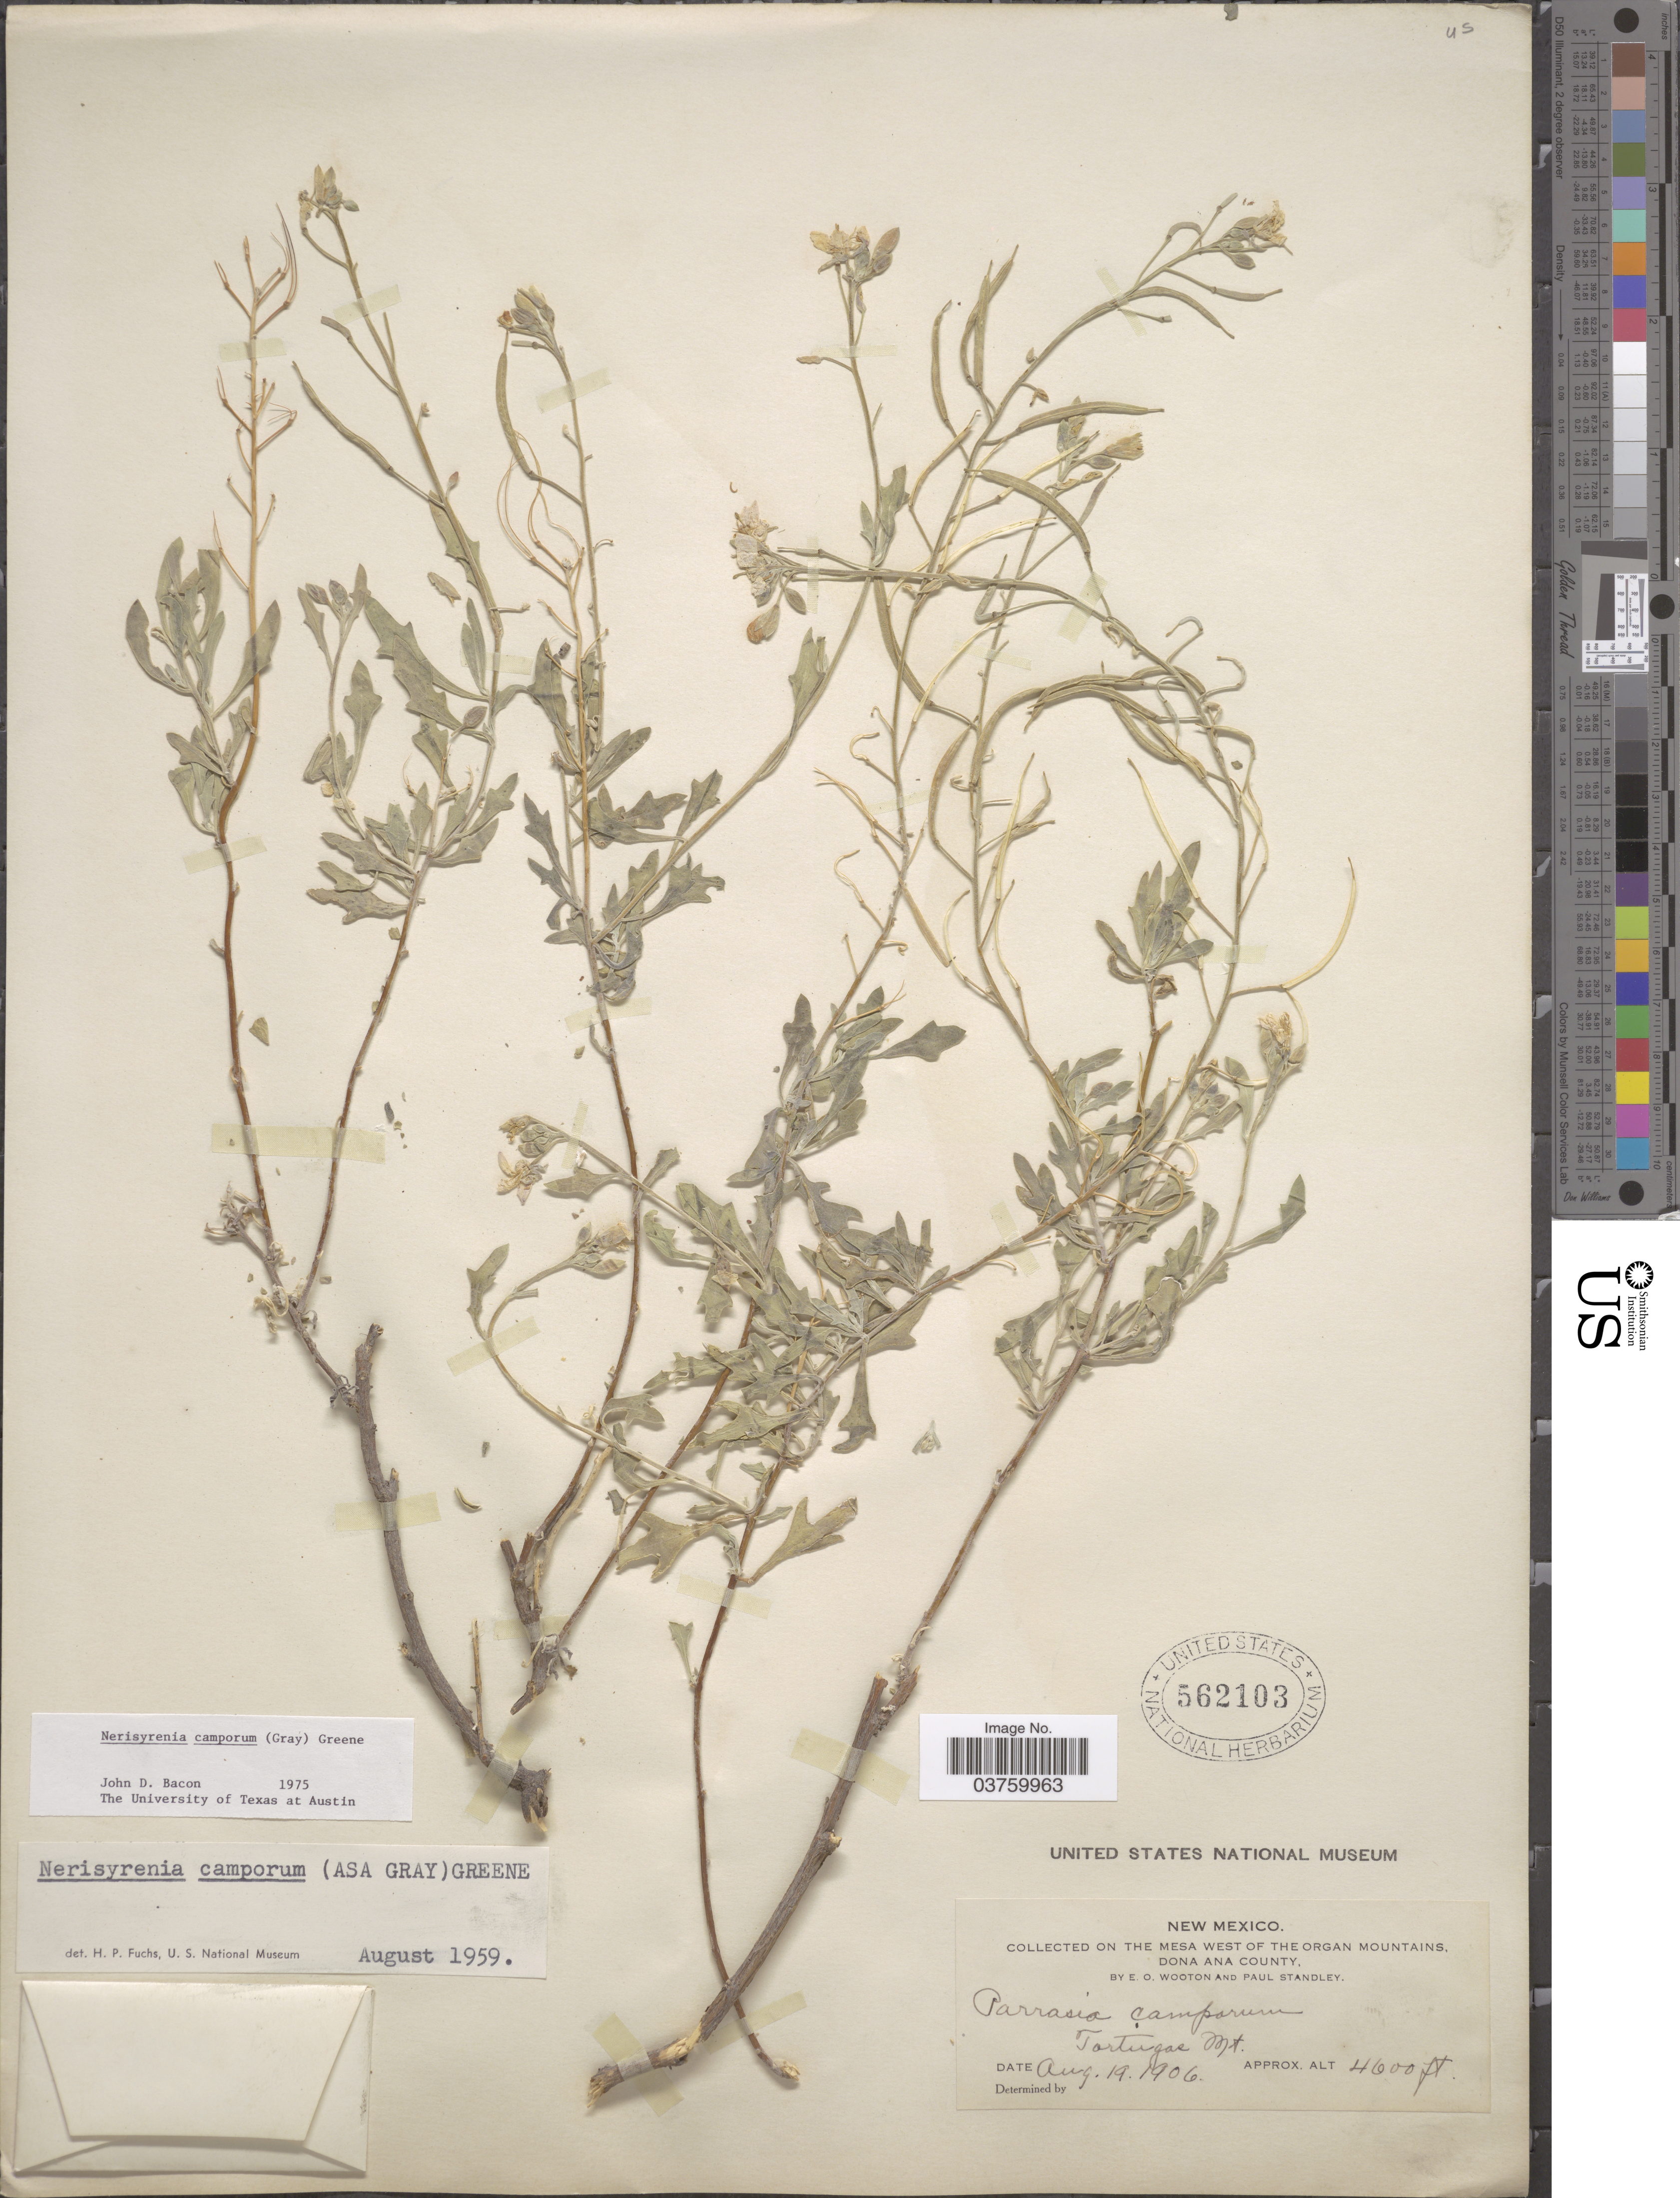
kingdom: Plantae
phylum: Tracheophyta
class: Magnoliopsida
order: Brassicales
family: Brassicaceae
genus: Nerisyrenia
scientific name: Nerisyrenia camporum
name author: (A. Gray) Greene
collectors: E. O. Wooton & P. C. Standley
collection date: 1906-08-19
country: United States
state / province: New Mexico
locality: On the Mesa west of the Organ Mountains, Dona Ana County. Tortugas Mt.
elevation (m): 1402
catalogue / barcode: US 562103